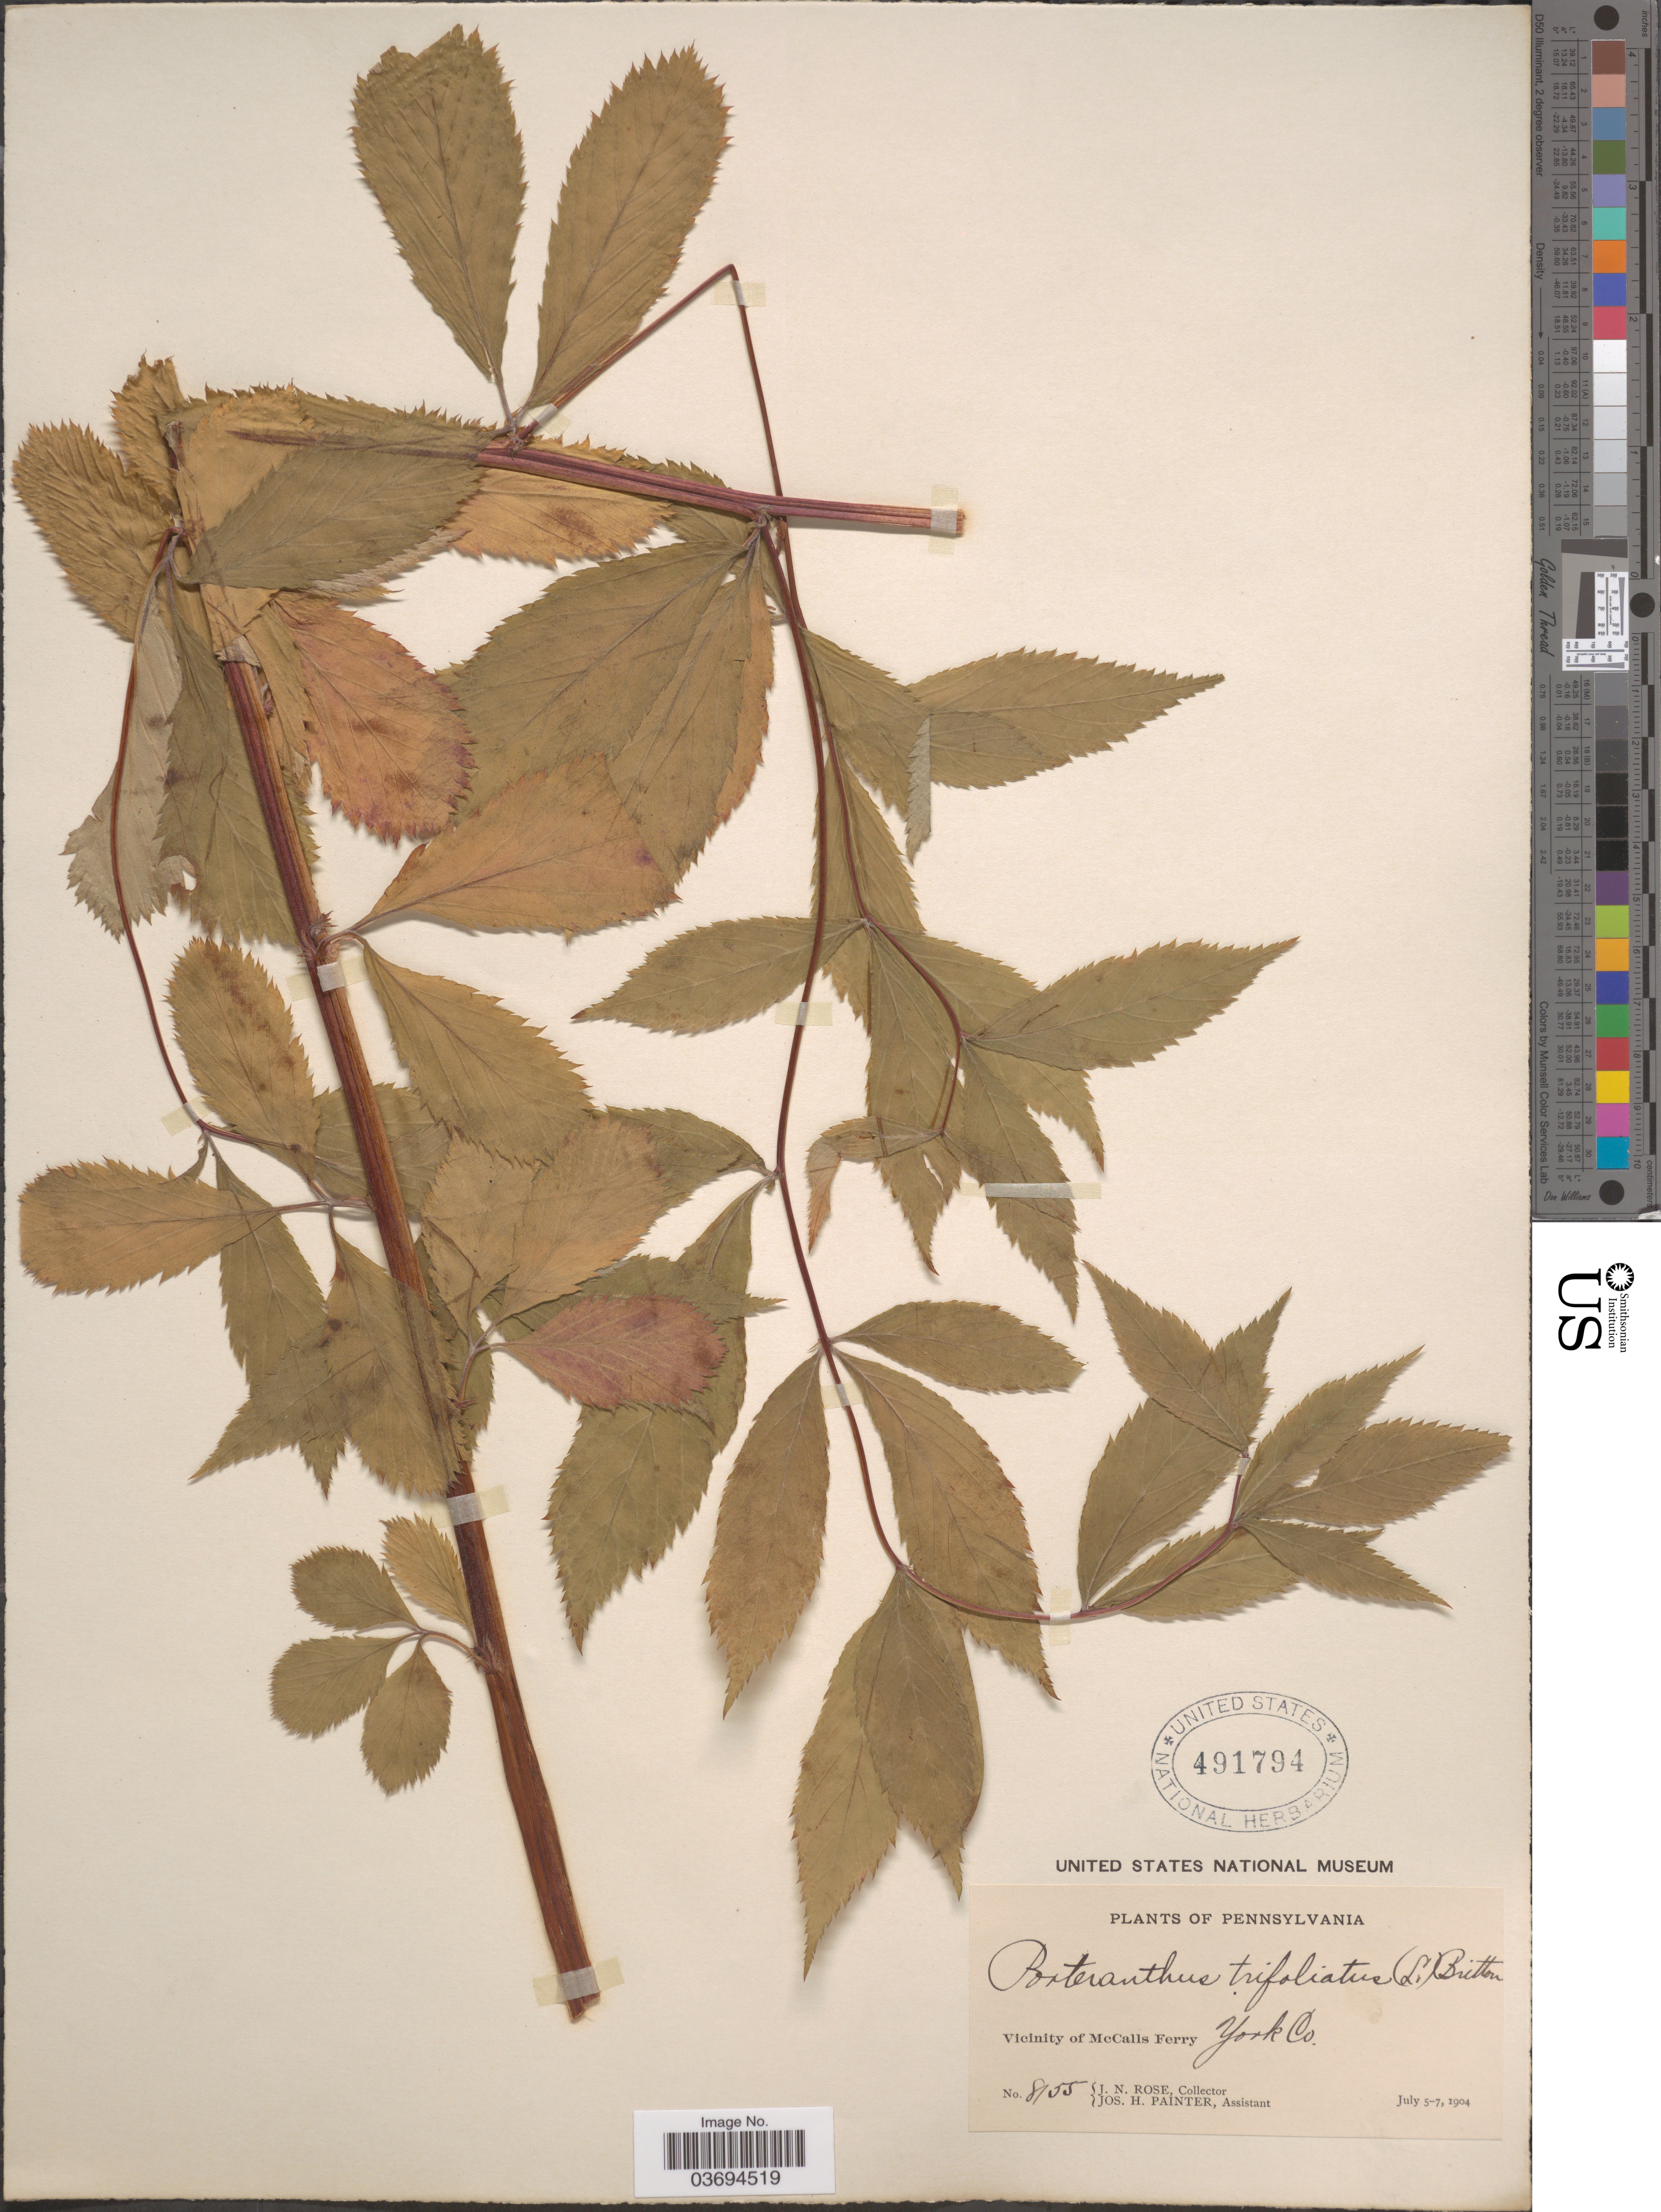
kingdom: Plantae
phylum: Tracheophyta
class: Magnoliopsida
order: Rosales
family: Rosaceae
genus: Gillenia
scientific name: Gillenia trifoliata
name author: (L.) Moench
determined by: Strong, Mark T., (BOT), Smithsonian Institution - National Museum of Natural History (UNITED STATES)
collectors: J. N. Rose & J. H. Painter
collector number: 7155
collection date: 1904-07-05/1904-07-07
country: United States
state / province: Pennsylvania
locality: Vicinity of McCalls Ferry, York Co.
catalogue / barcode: US 491794